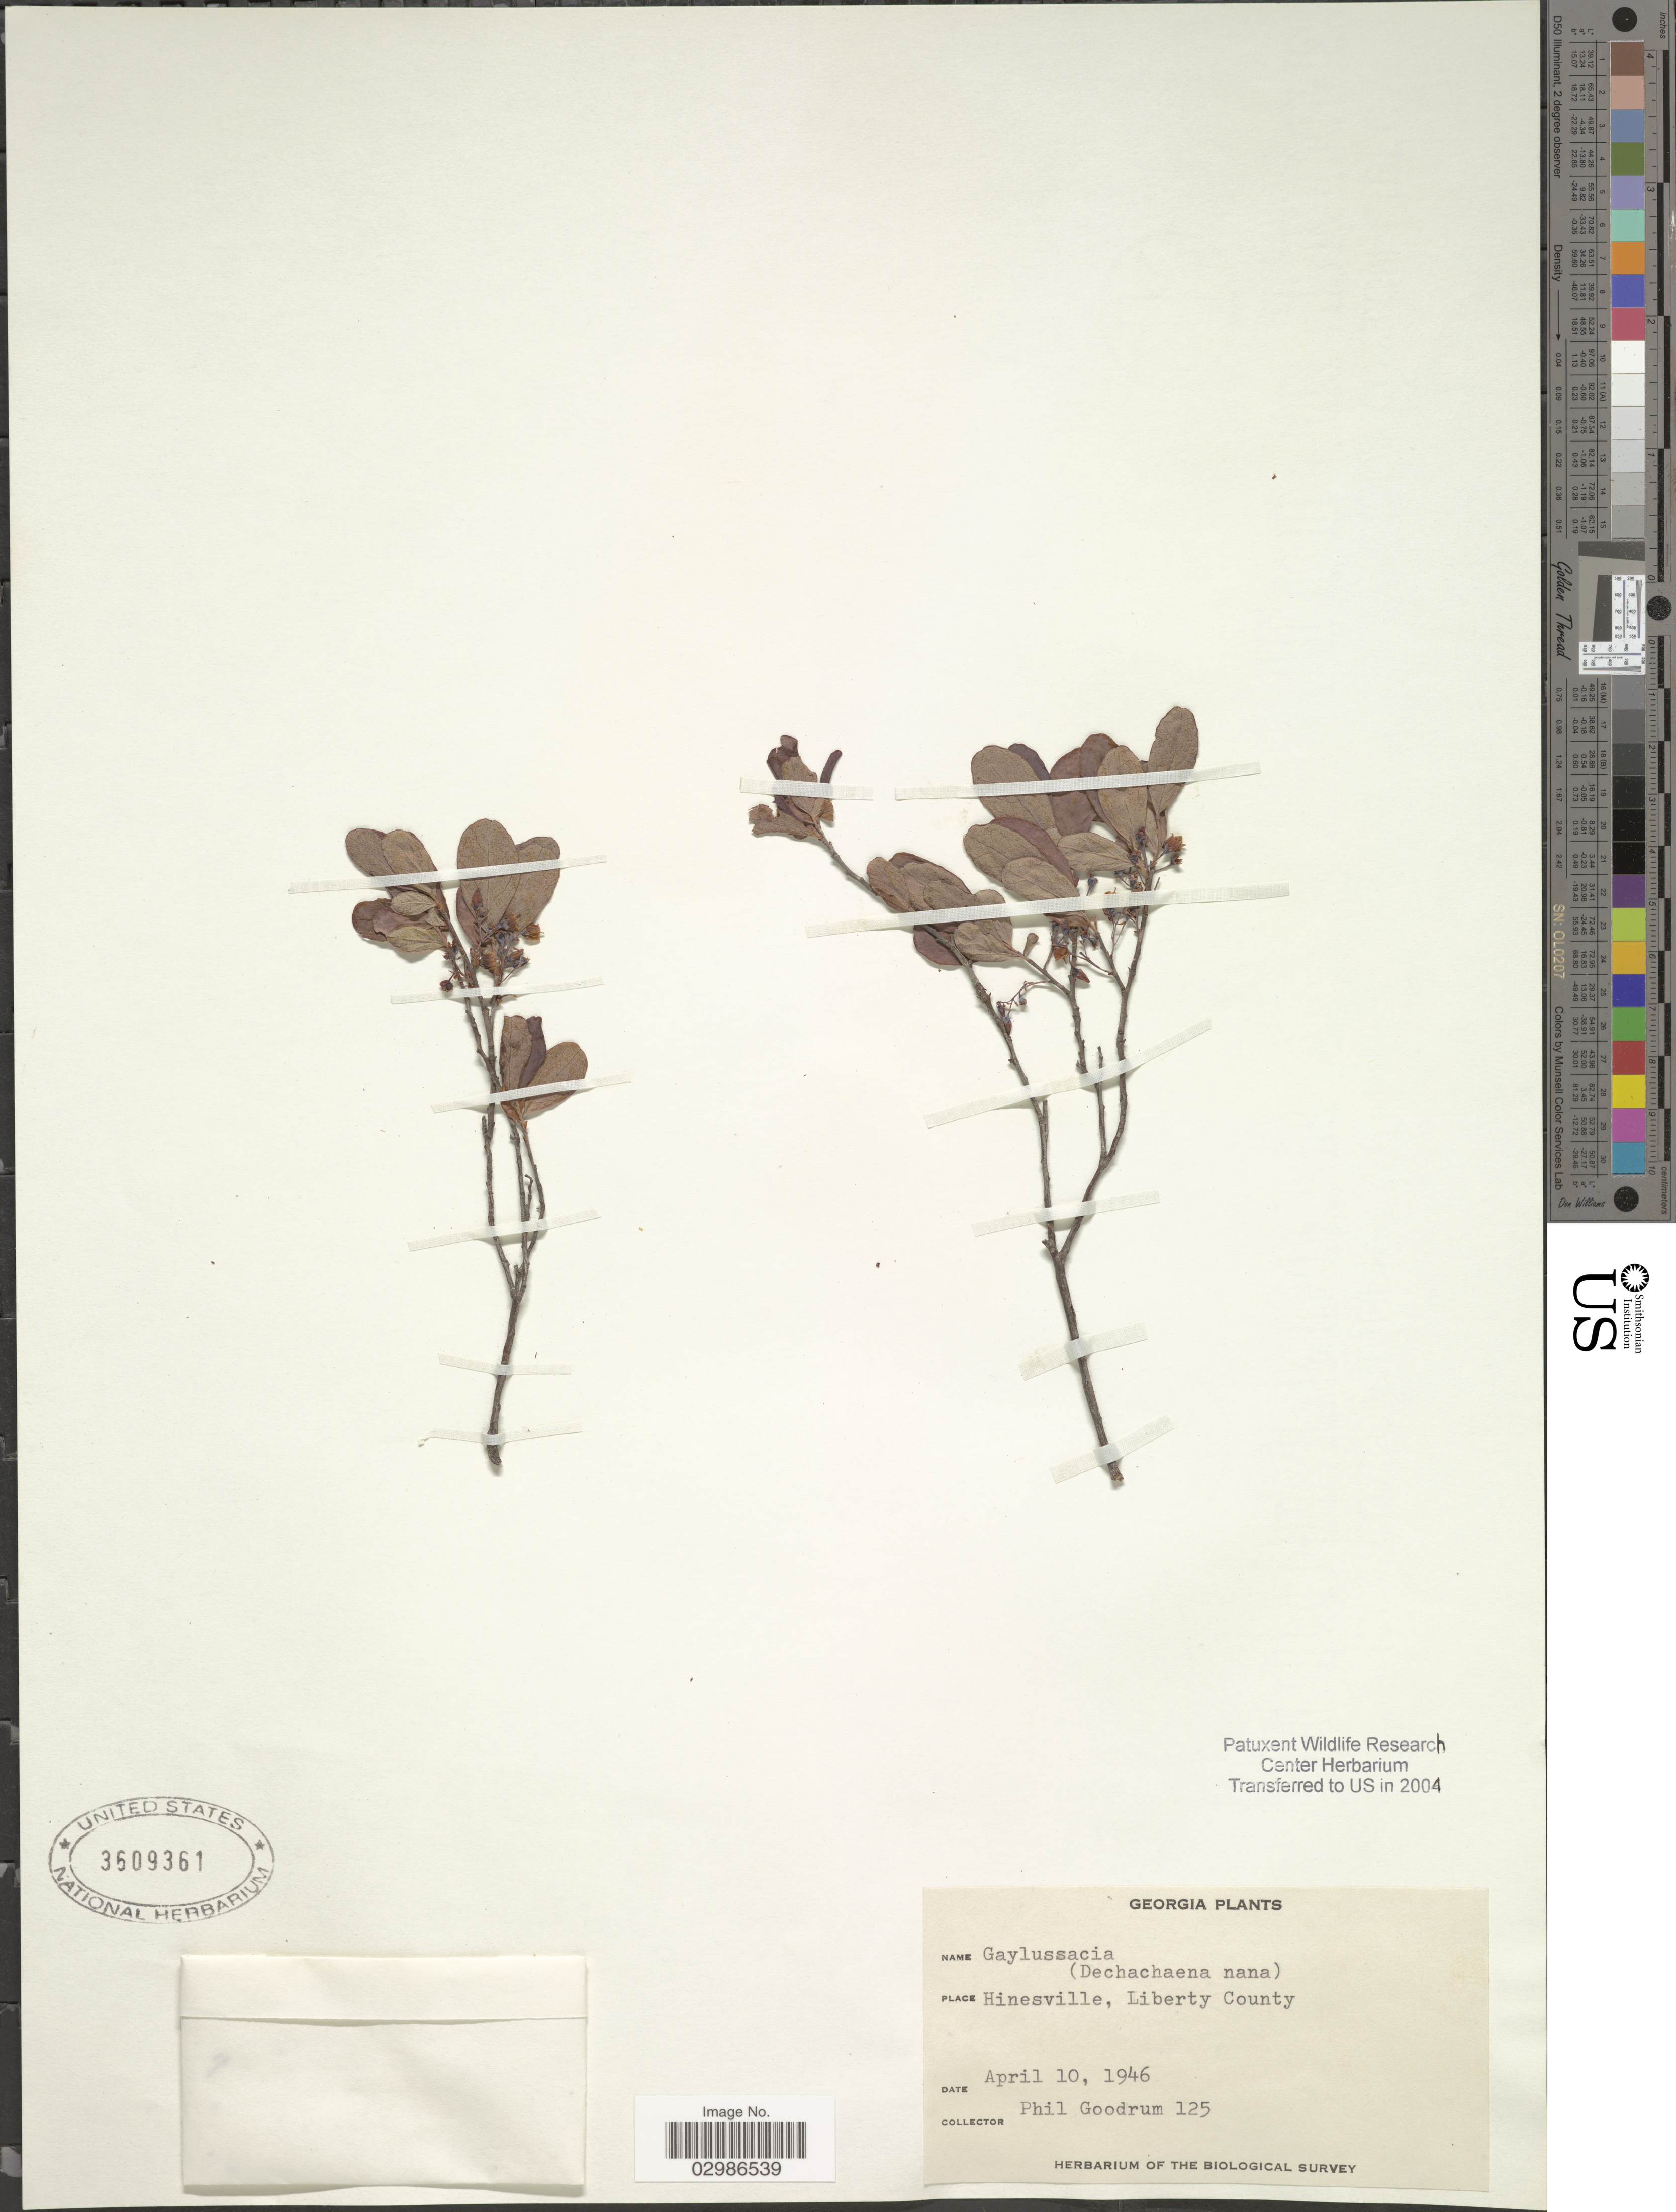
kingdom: Plantae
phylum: Tracheophyta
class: Magnoliopsida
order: Ericales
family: Ericaceae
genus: Gaylussacia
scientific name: Gaylussacia nana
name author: (A. Gray) Small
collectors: P. Goodrum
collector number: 125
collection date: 1946-04-10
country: United States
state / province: Georgia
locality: Hinesville, Liberty County.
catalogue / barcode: US 3609361